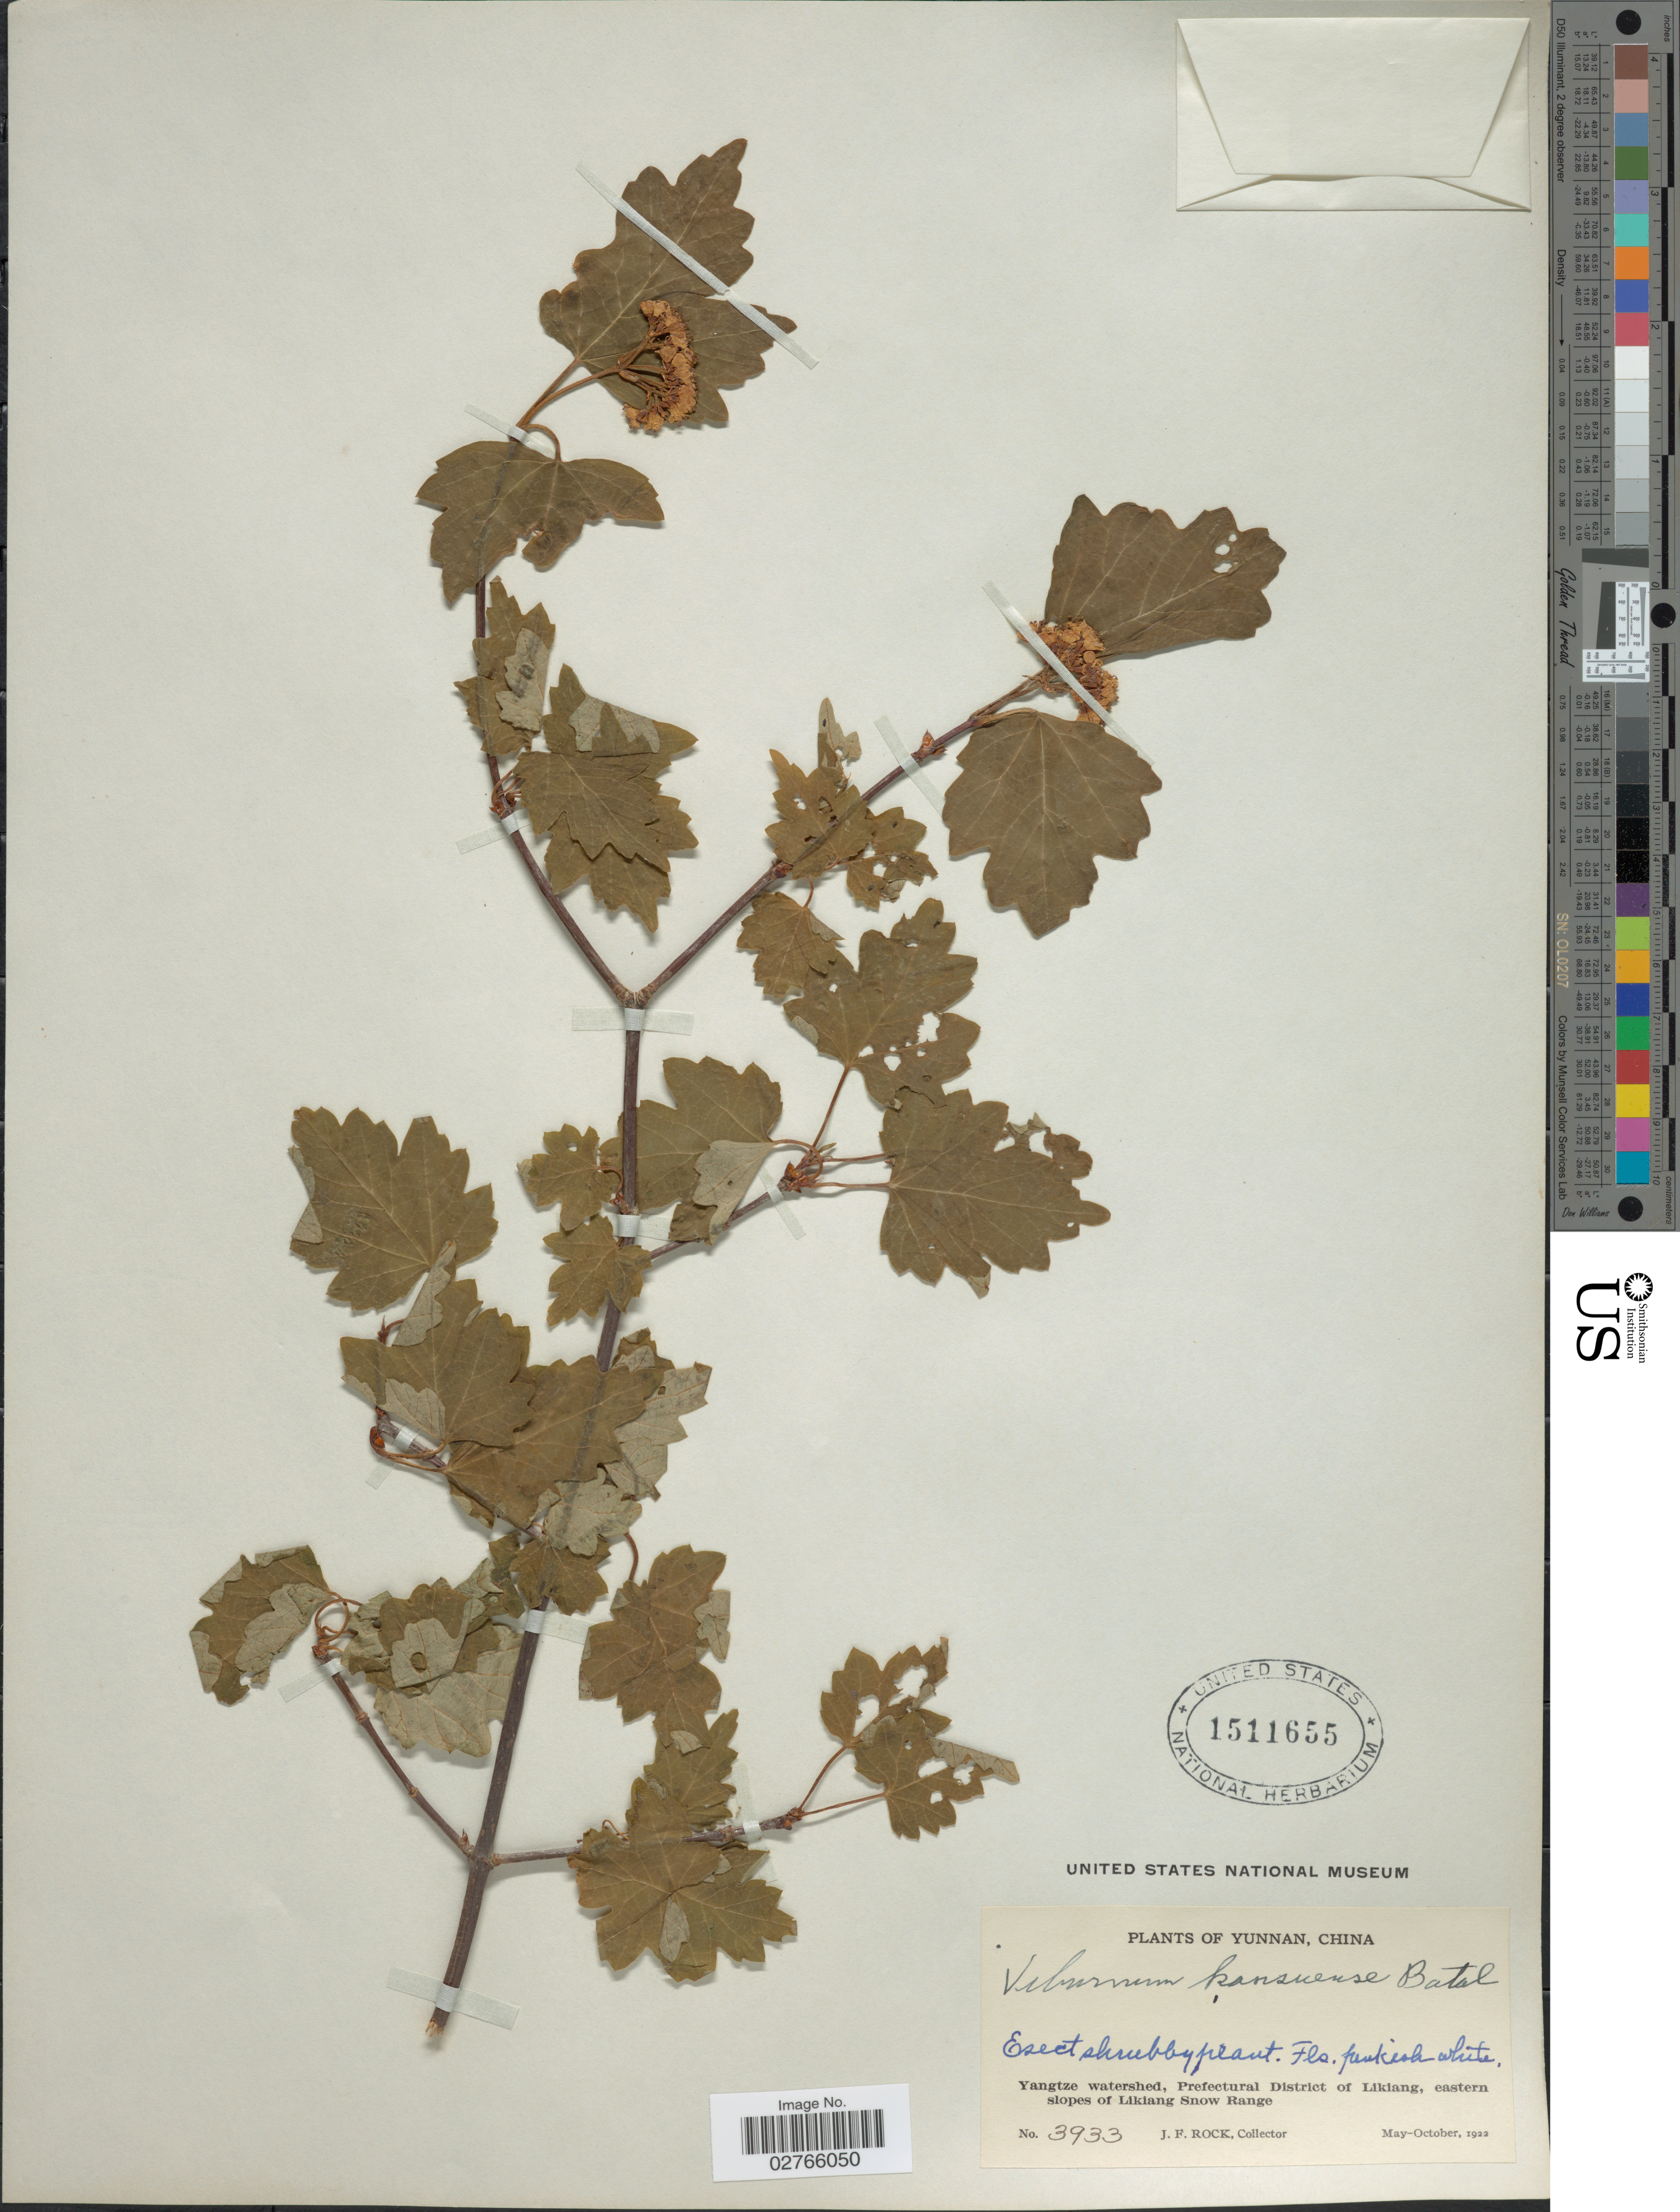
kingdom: Plantae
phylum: Tracheophyta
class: Magnoliopsida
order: Dipsacales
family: Viburnaceae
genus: Viburnum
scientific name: Viburnum kansuense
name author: Batalin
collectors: J. Rock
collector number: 3933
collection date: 1922-05/1922-10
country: China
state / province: Yunnan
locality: Yangtze watershed, Prefectural District of Likiang, eastern slopes of Likiang Snow Range.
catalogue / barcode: US 1511655